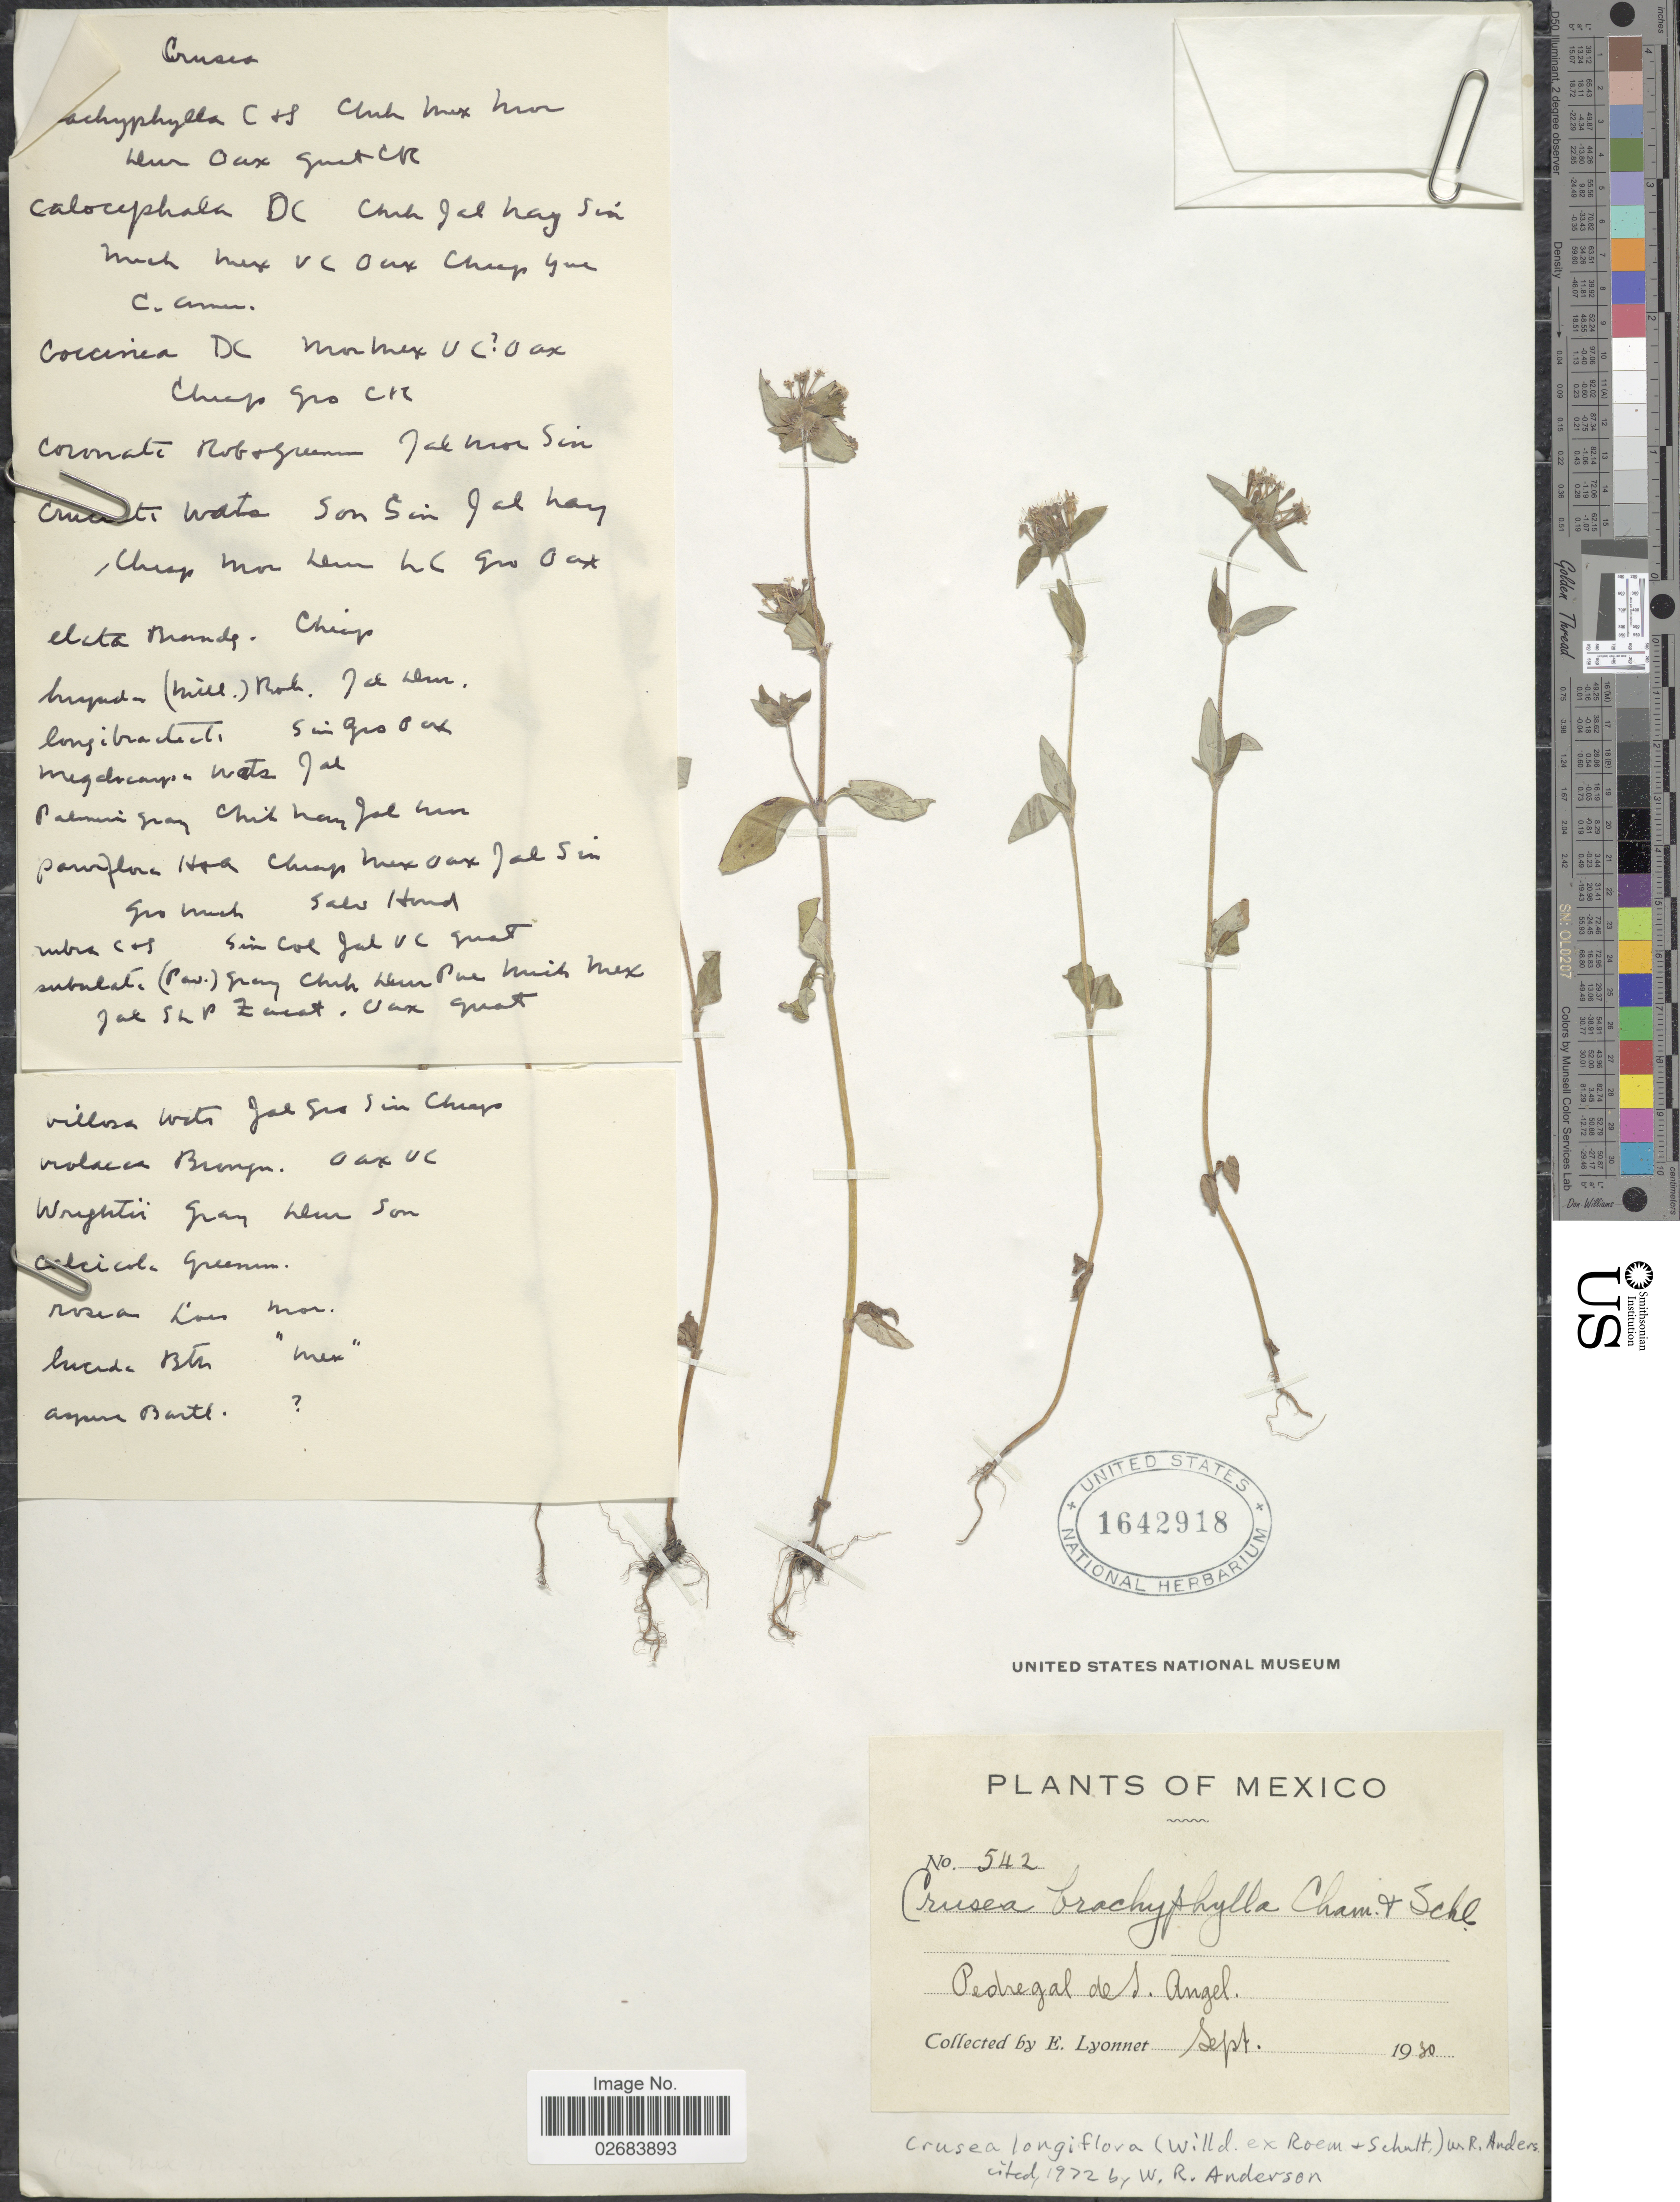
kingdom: Plantae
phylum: Tracheophyta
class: Magnoliopsida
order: Gentianales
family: Rubiaceae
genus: Crusea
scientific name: Crusea longiflora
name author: (Willd. ex Roem. & Schult.) W.R. Anderson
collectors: E. Lyonnet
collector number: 542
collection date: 1930-09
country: Mexico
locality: Pedregal de S. Angel.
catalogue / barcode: US 1642918